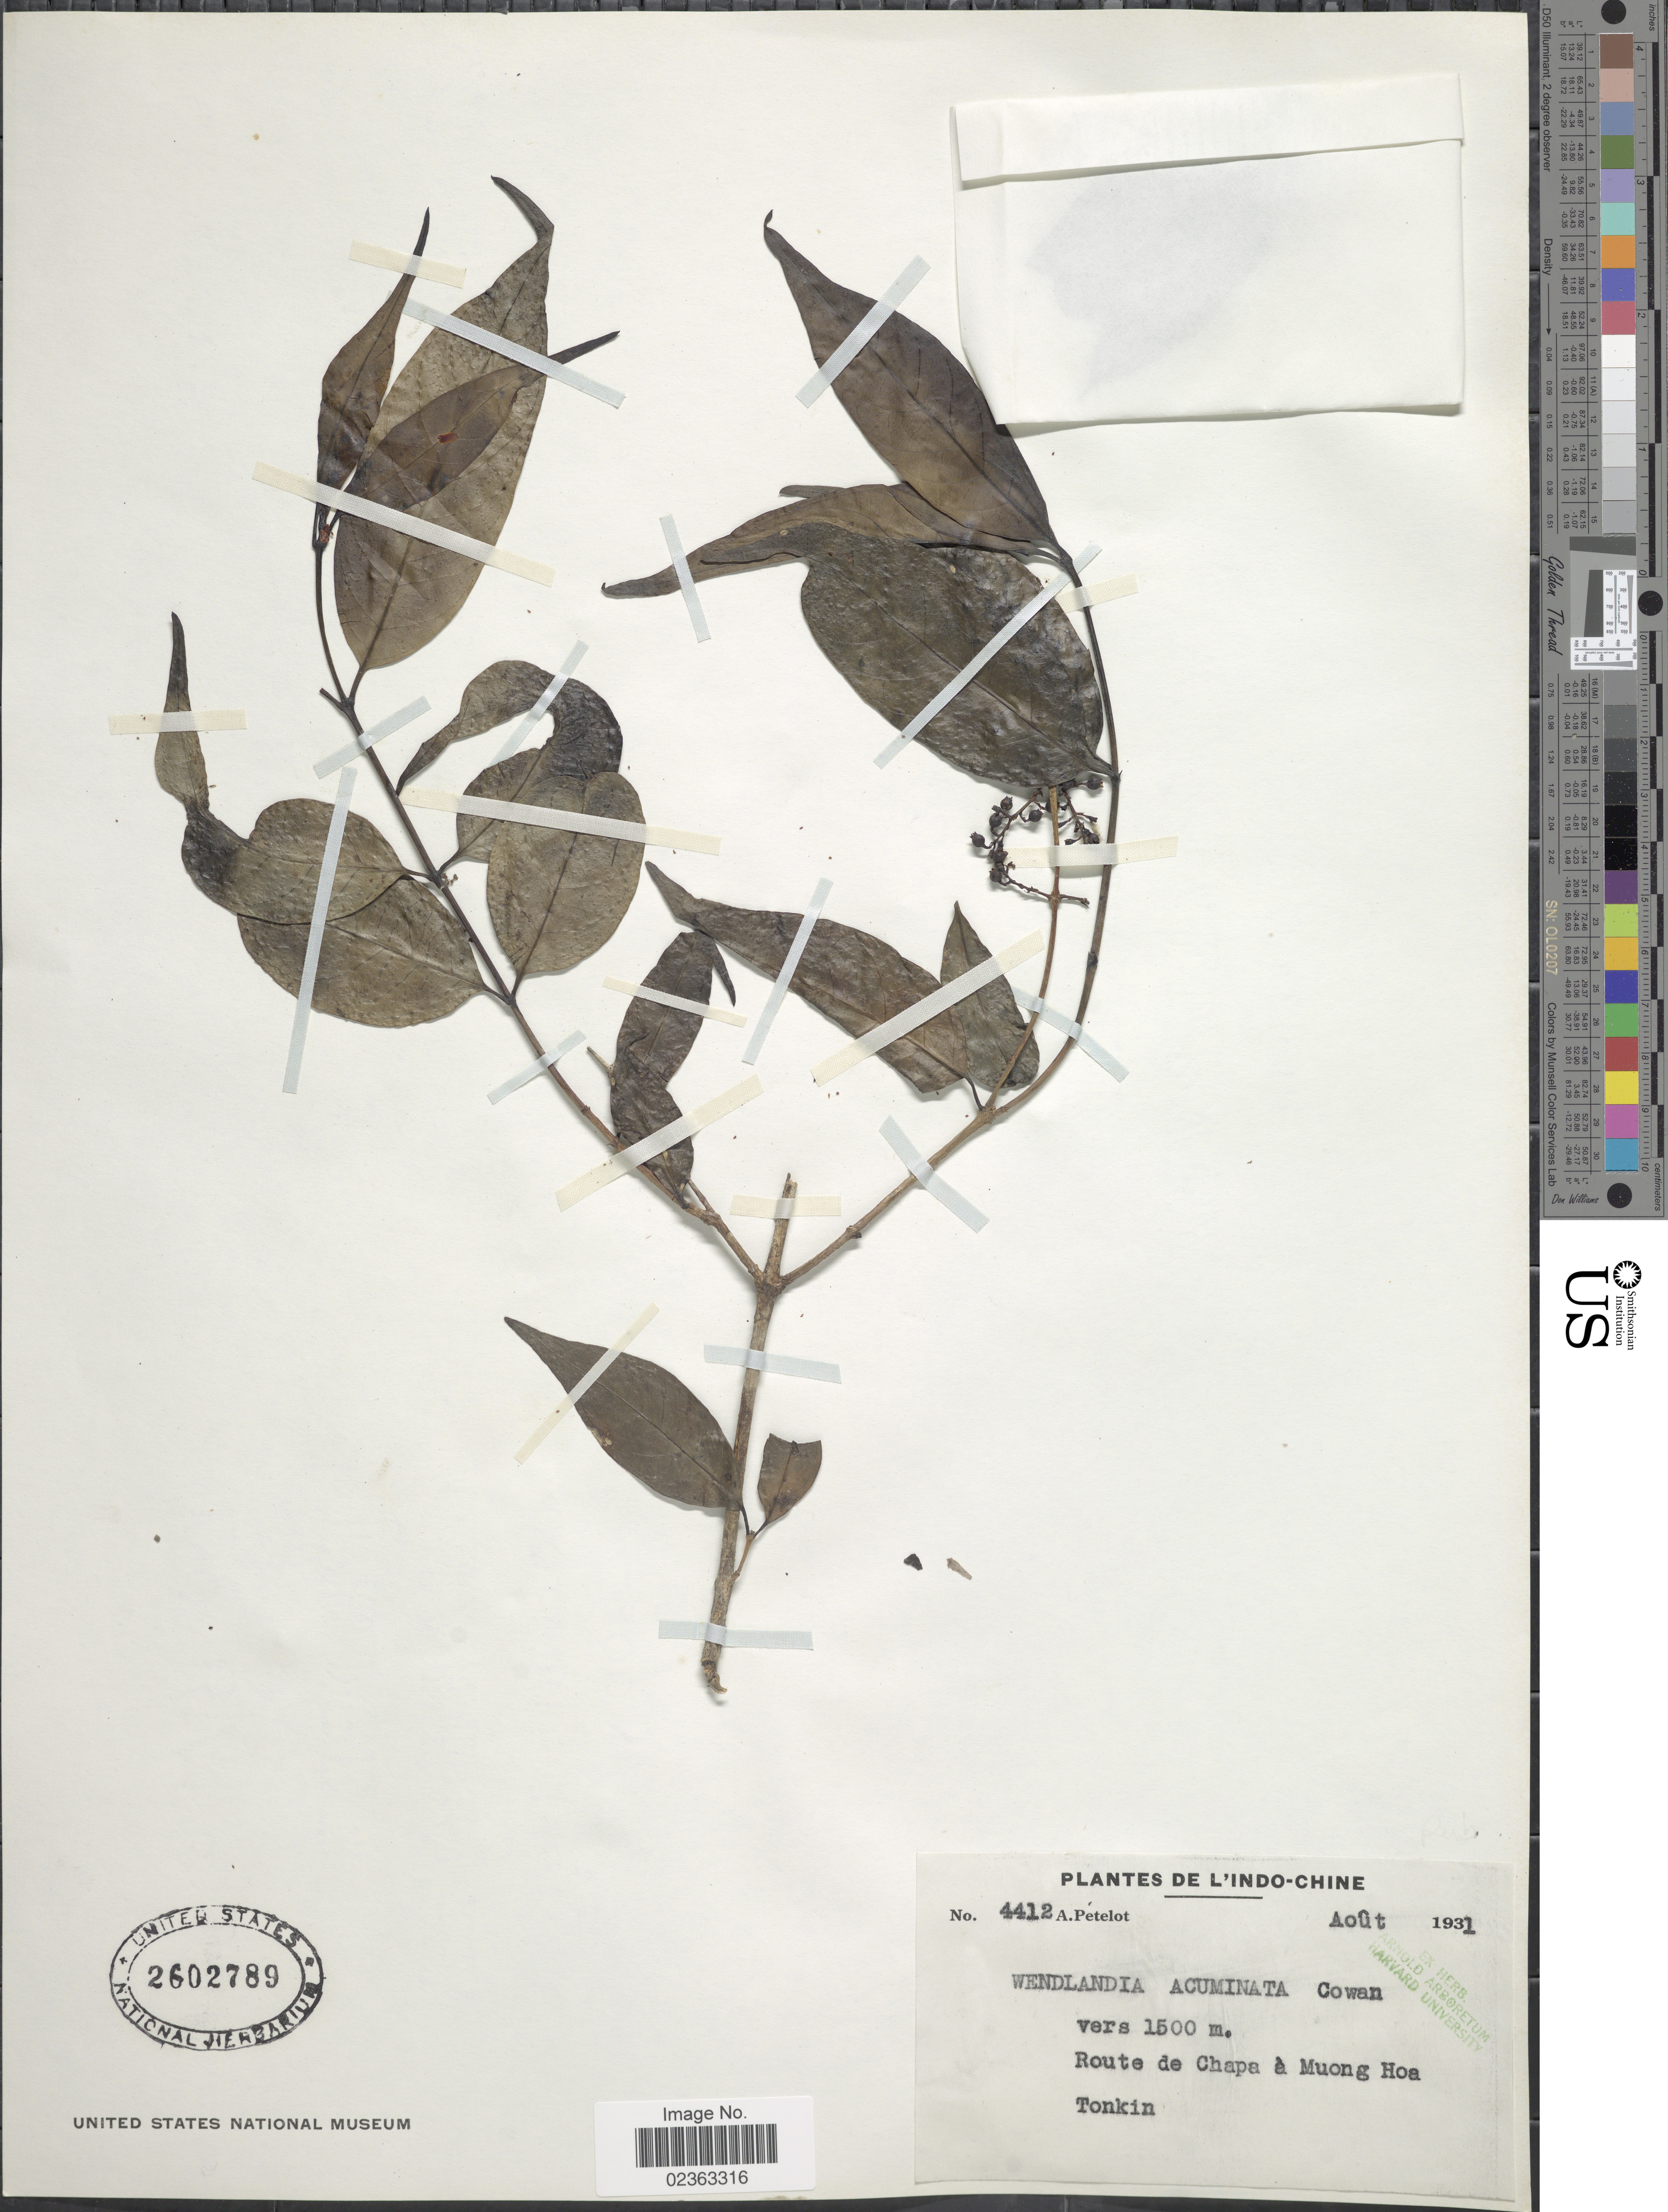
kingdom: Plantae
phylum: Tracheophyta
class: Magnoliopsida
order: Gentianales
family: Rubiaceae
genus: Wendlandia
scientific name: Wendlandia acuminata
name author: Cowan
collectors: A. Petelot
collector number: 4412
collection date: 1931-08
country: Vietnam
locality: L'Indo-Chine, Ruote de Chapa a Muong Hoa, Tonkin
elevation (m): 1500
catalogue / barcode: US 2602789